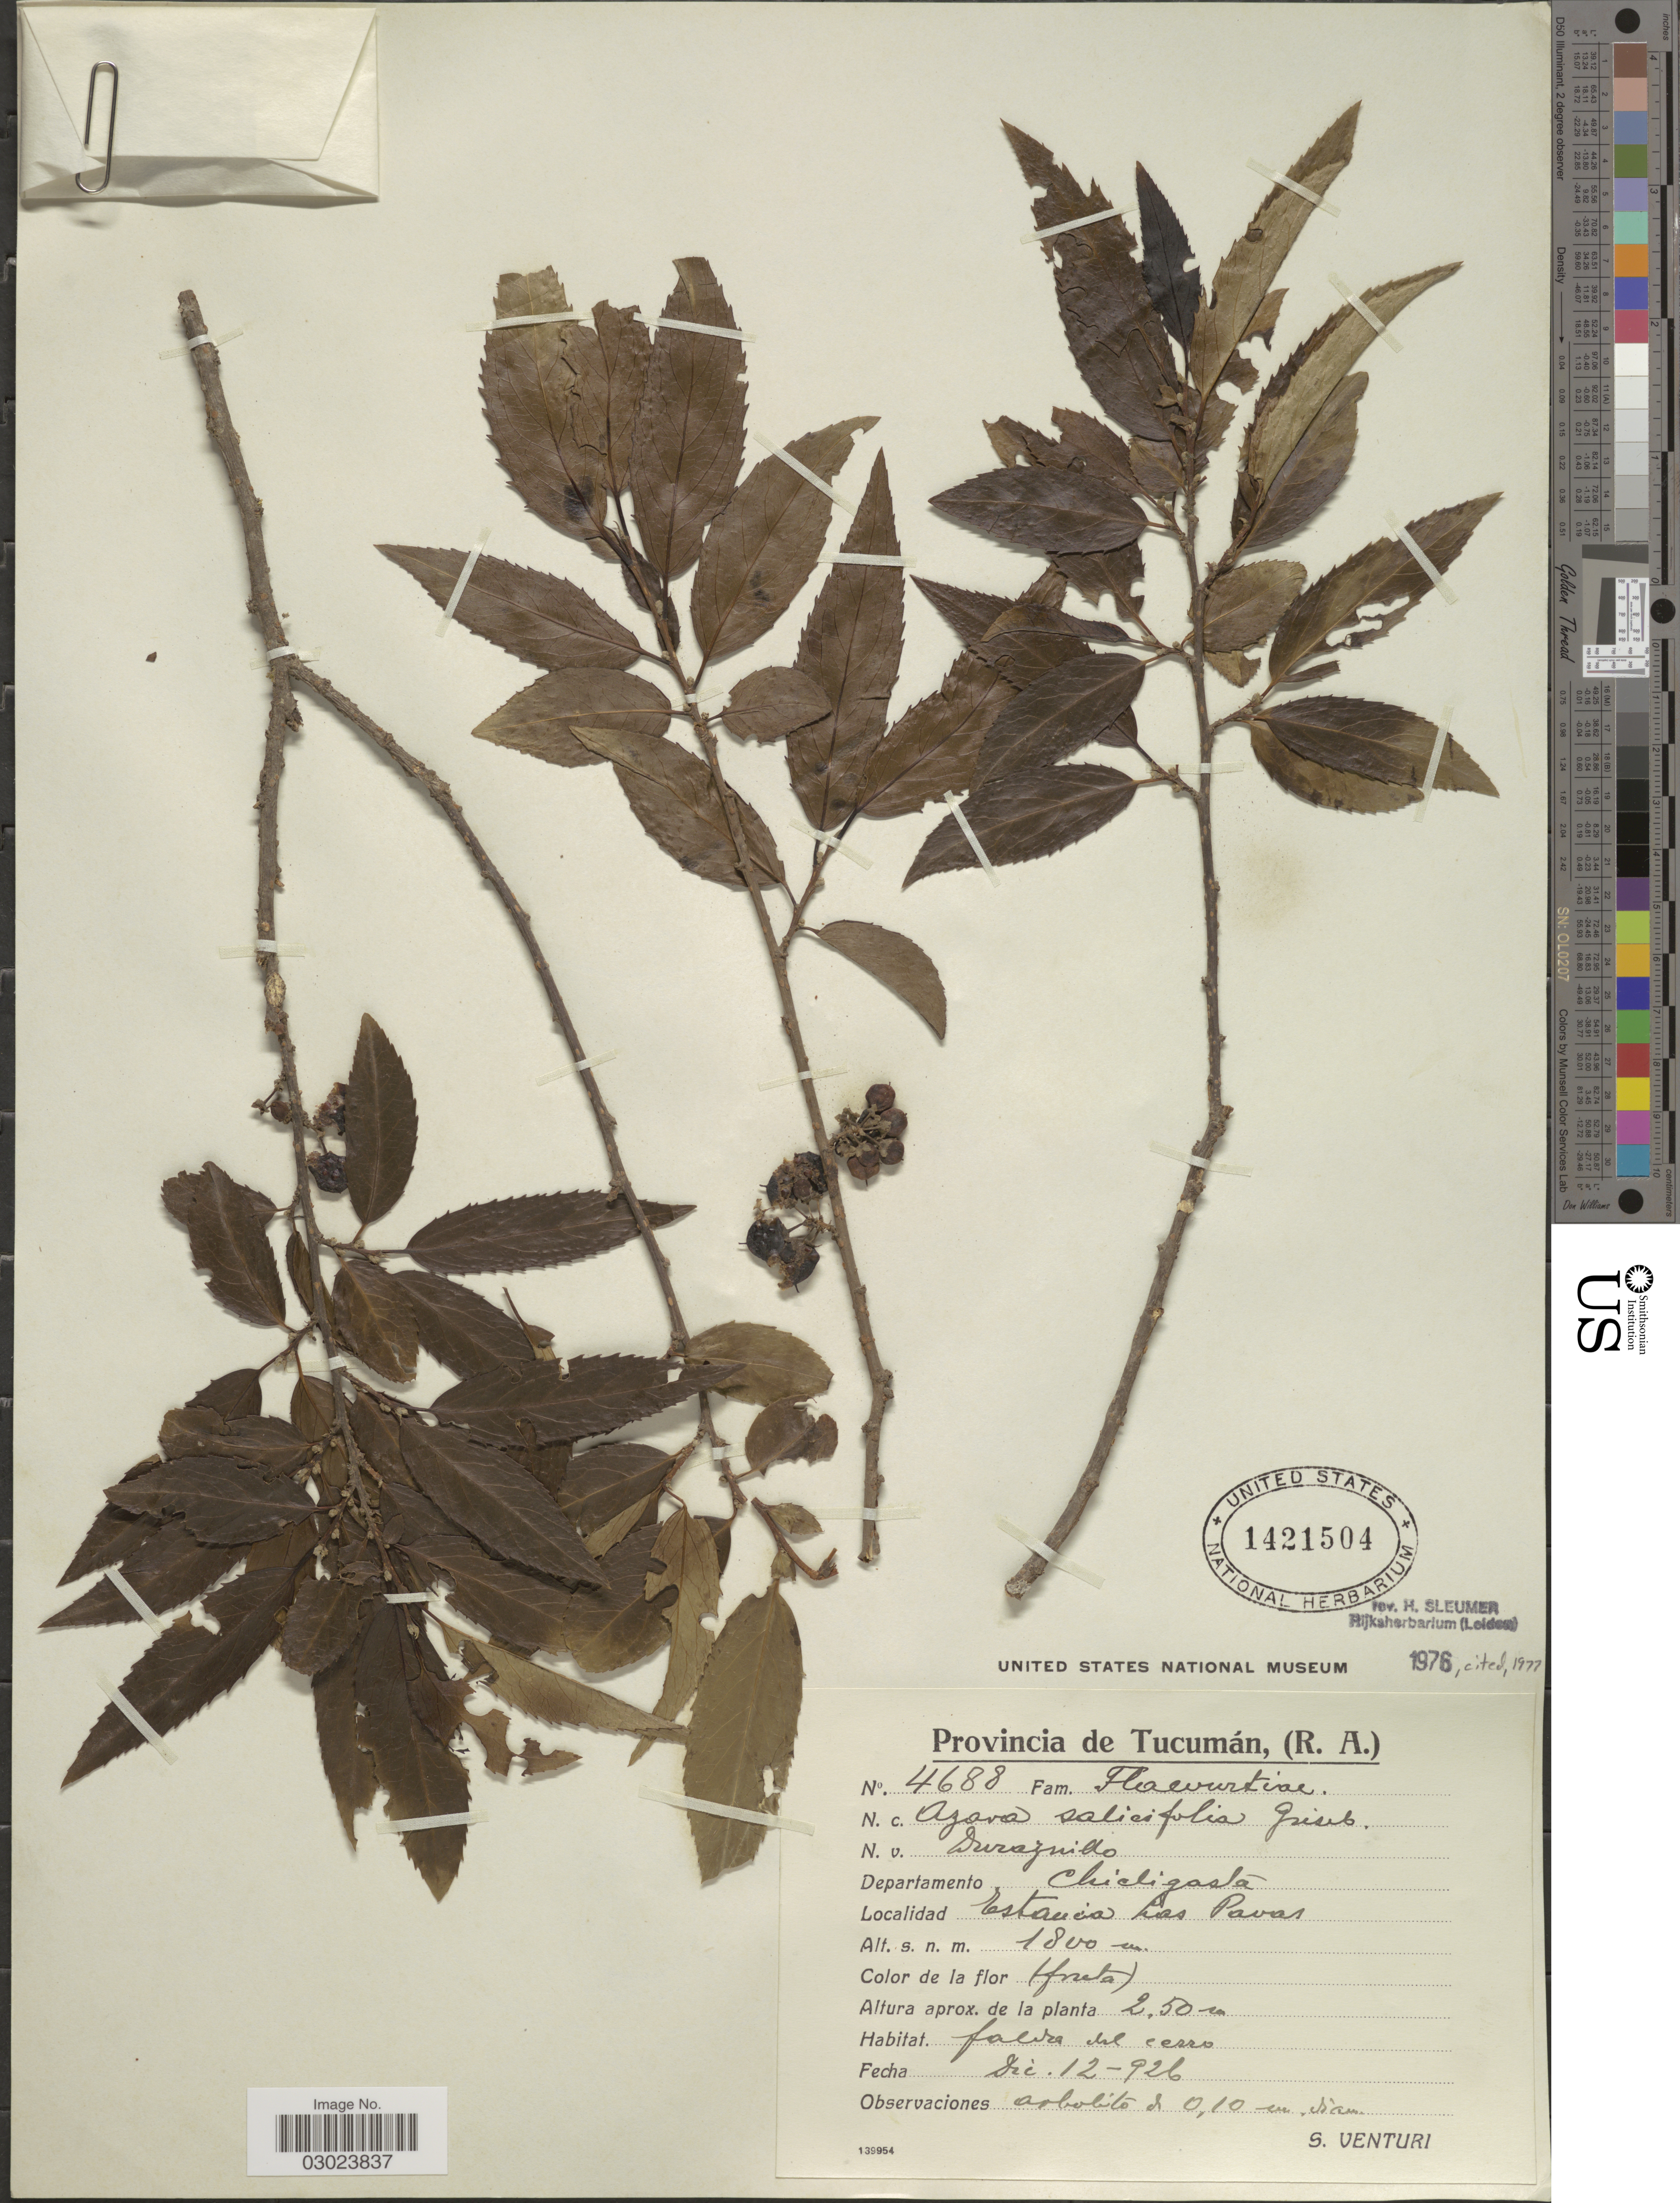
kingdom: Plantae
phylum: Tracheophyta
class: Magnoliopsida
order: Malpighiales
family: Salicaceae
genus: Azara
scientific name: Azara salicifolia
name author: Griseb.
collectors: S. Venturi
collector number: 4688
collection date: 1926-12-12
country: Argentina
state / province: Tucuman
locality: Departamento Chicligasta. Estancia Las Pavas.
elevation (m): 1800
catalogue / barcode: US 1421504